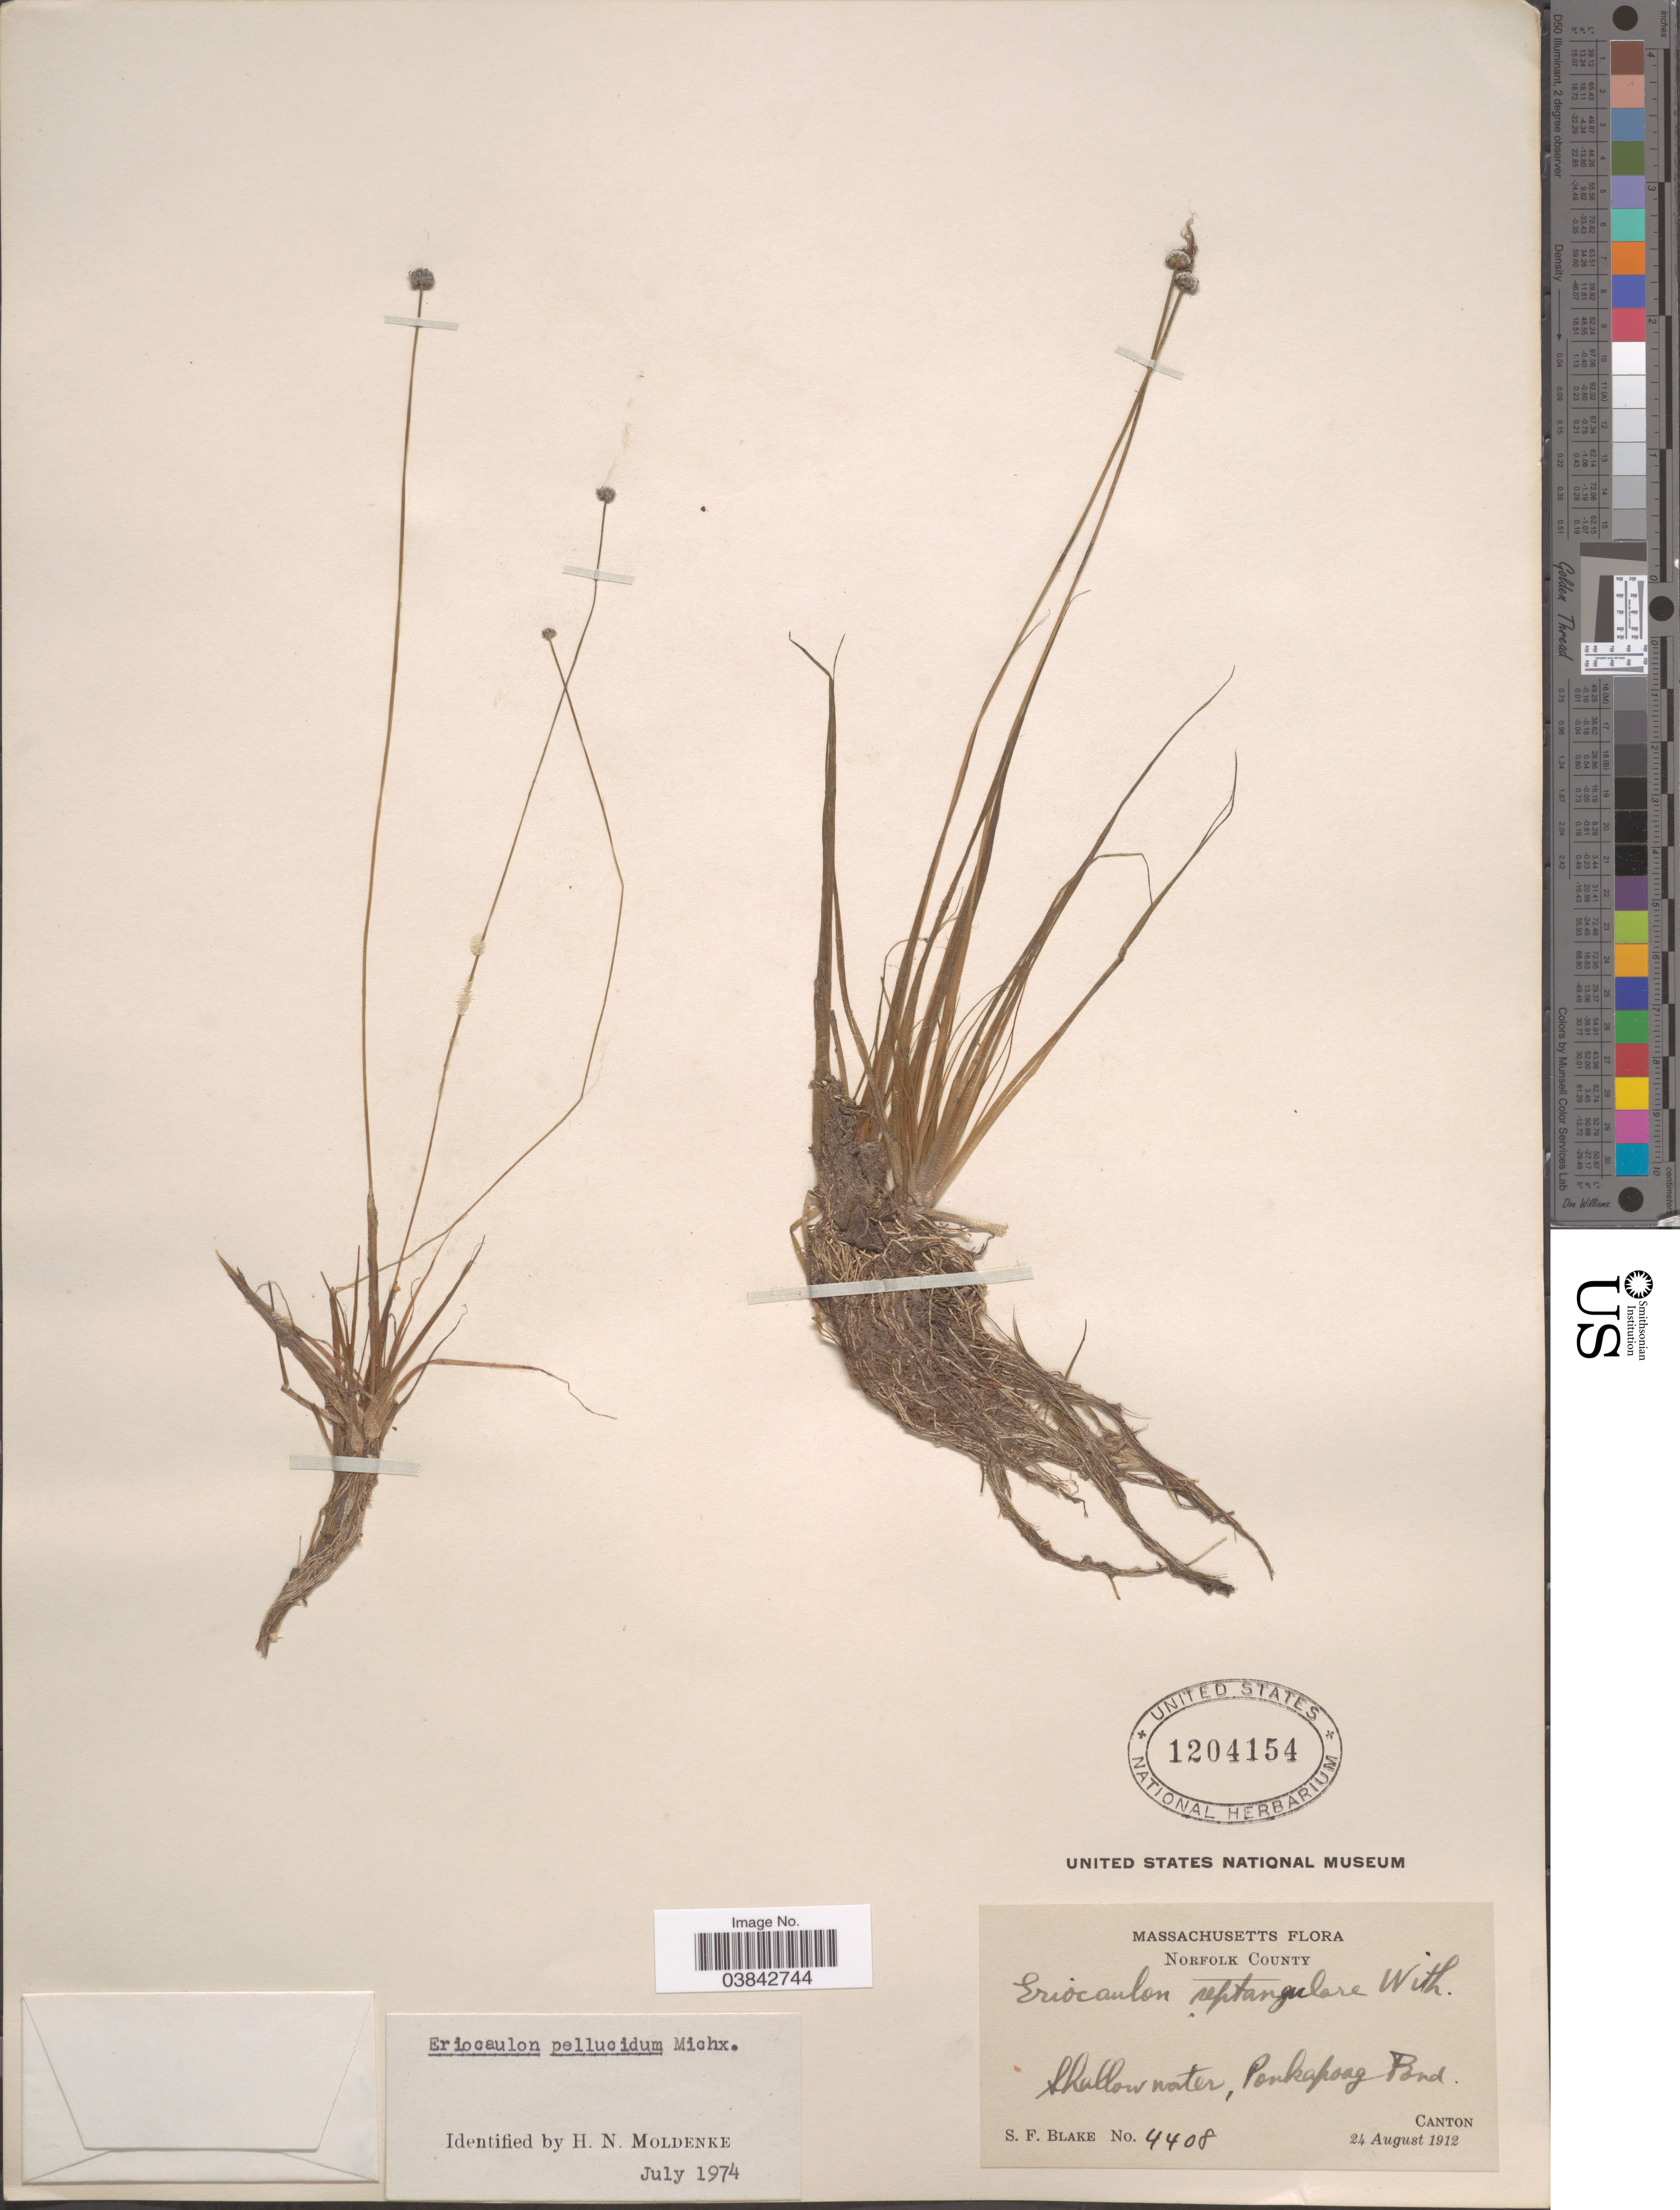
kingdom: Plantae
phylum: Tracheophyta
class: Liliopsida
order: Poales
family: Eriocaulaceae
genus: Eriocaulon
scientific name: Eriocaulon aquaticum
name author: (Hill) Druce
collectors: S. Blake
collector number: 4408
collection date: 1912-08-24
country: United States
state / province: Massachusetts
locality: Norfolk County. Shallow water, Ponkapoag Pond. Canton.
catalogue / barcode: US 1204154